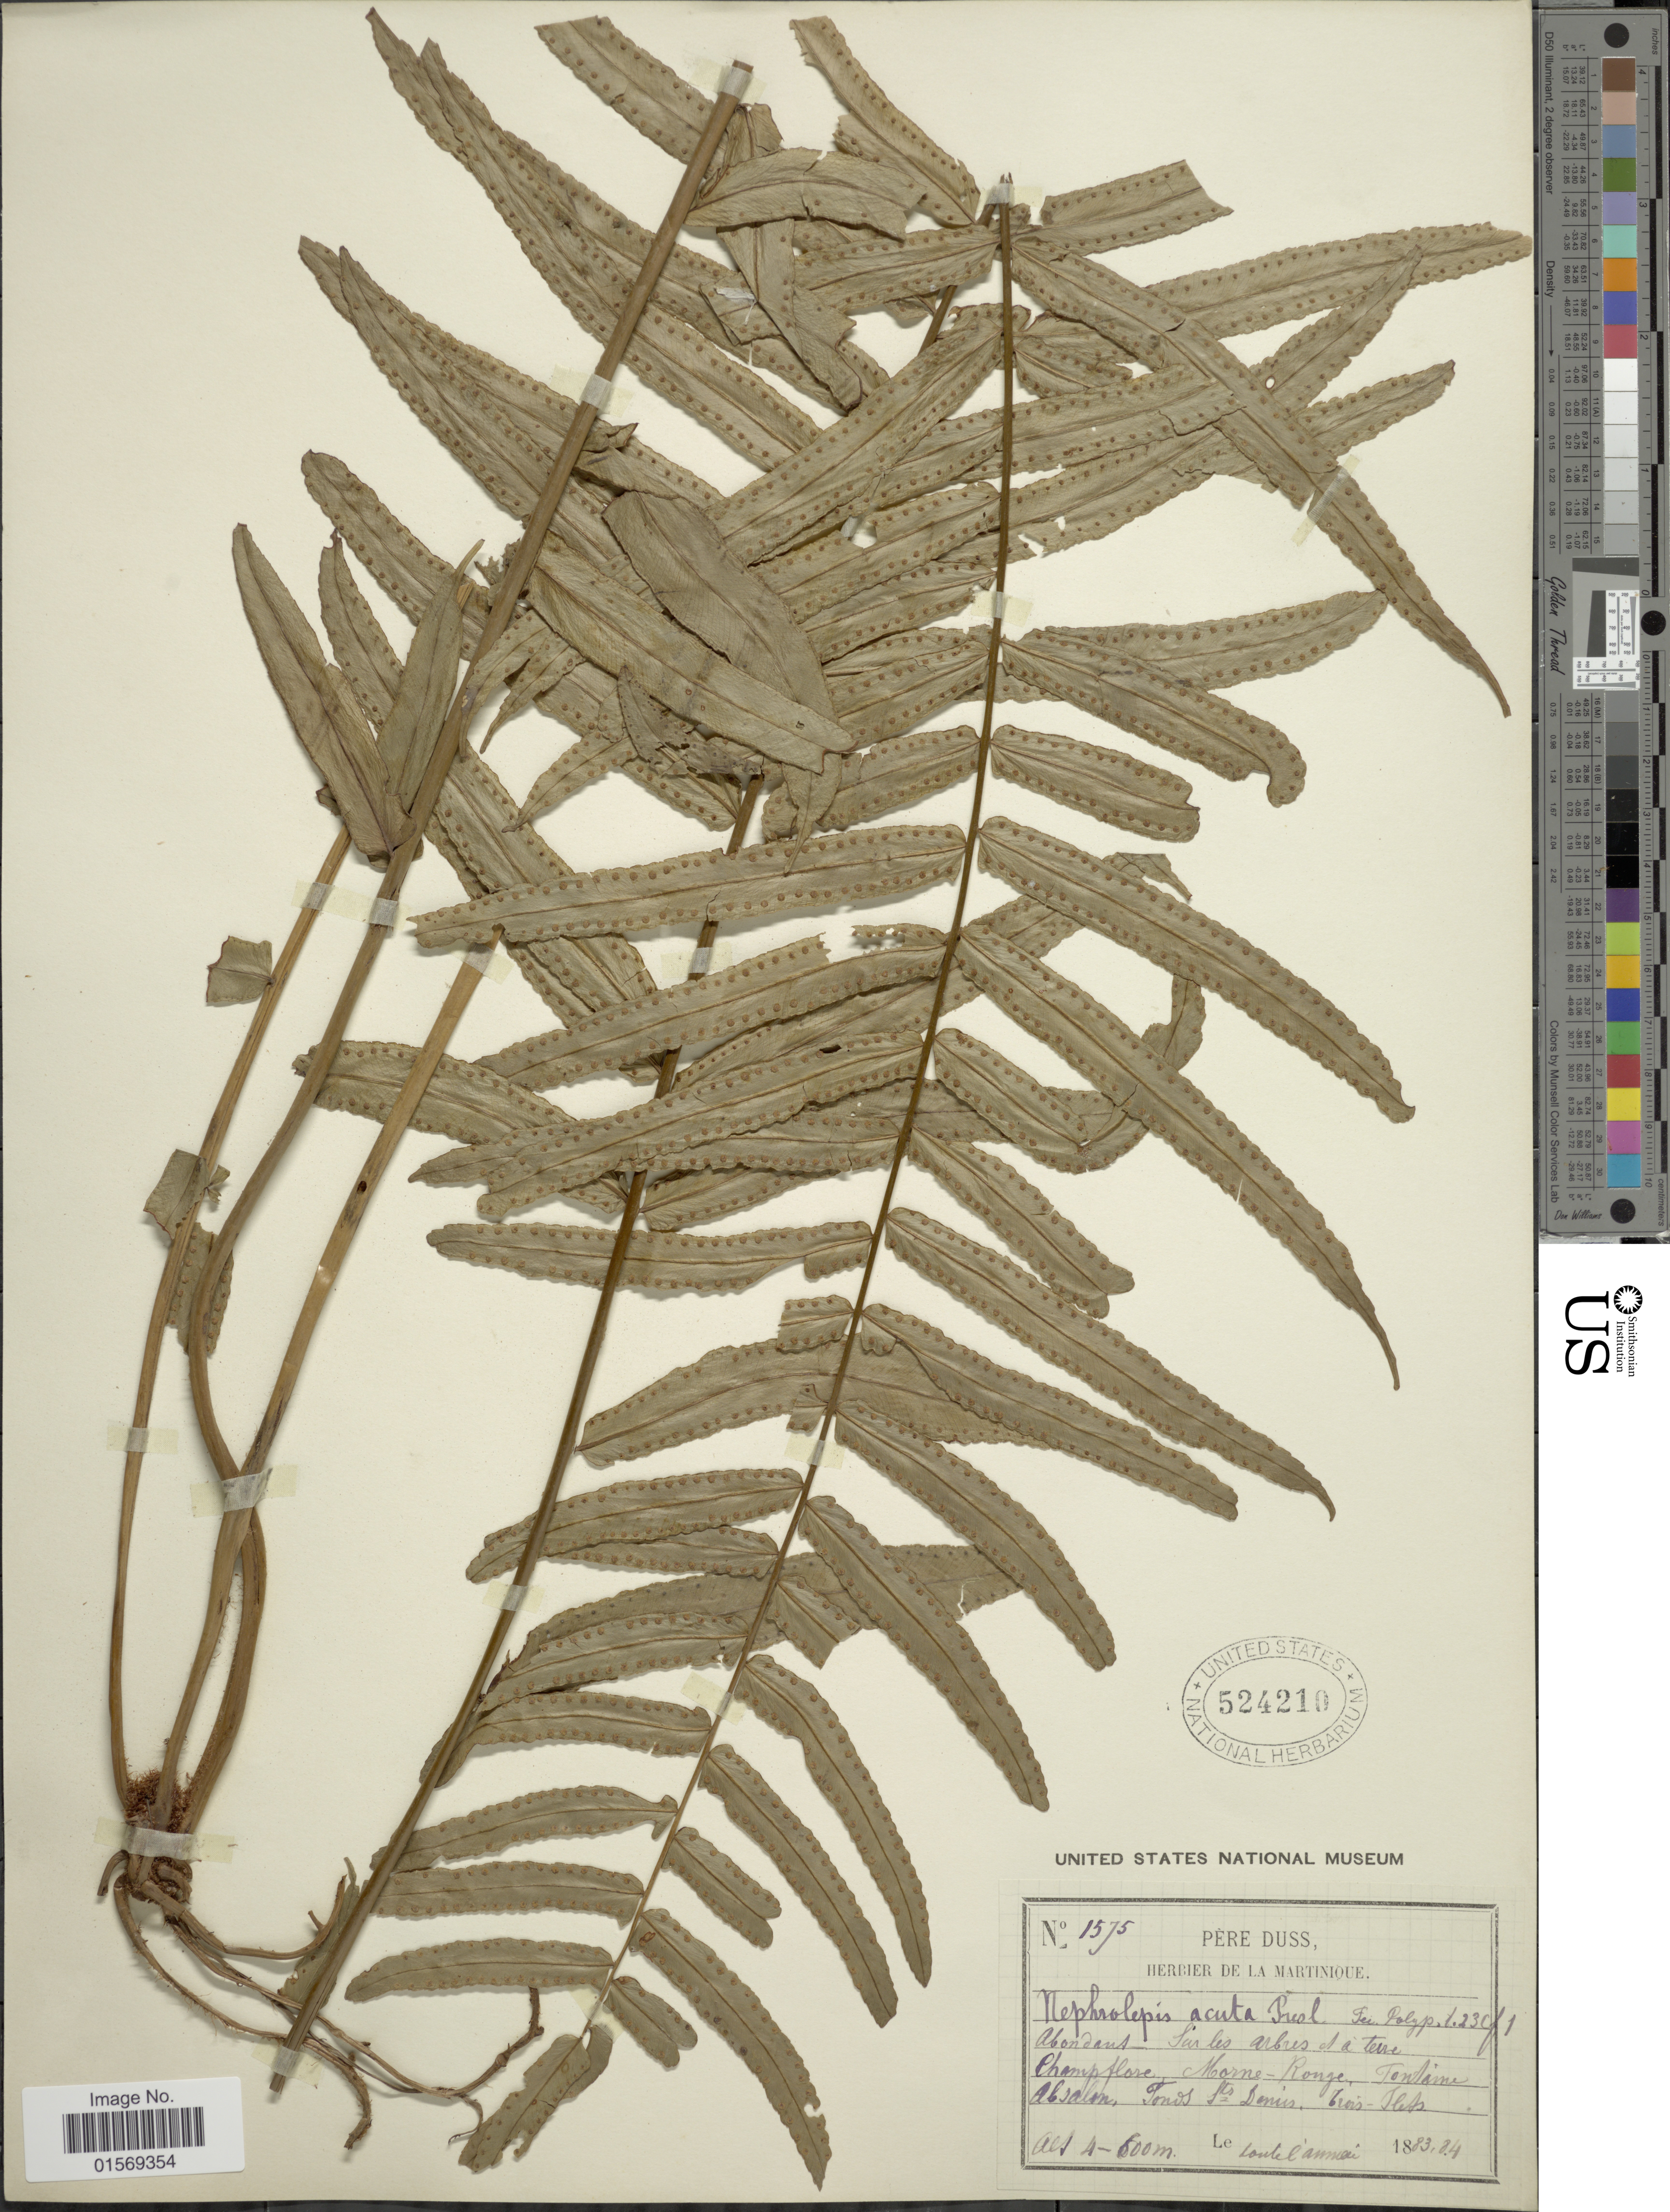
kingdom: Plantae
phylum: Tracheophyta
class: Polypodiopsida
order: Polypodiales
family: Nephrolepidaceae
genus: Nephrolepis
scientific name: Nephrolepis biserrata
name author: (Sw.) Schott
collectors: Père Duss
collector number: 1575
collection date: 1883/1884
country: Martinique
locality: Champflore, Morne-Rouge, Fontaine Absalon, Fonds St. Denis, Trois-Ilets.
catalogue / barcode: US 524210